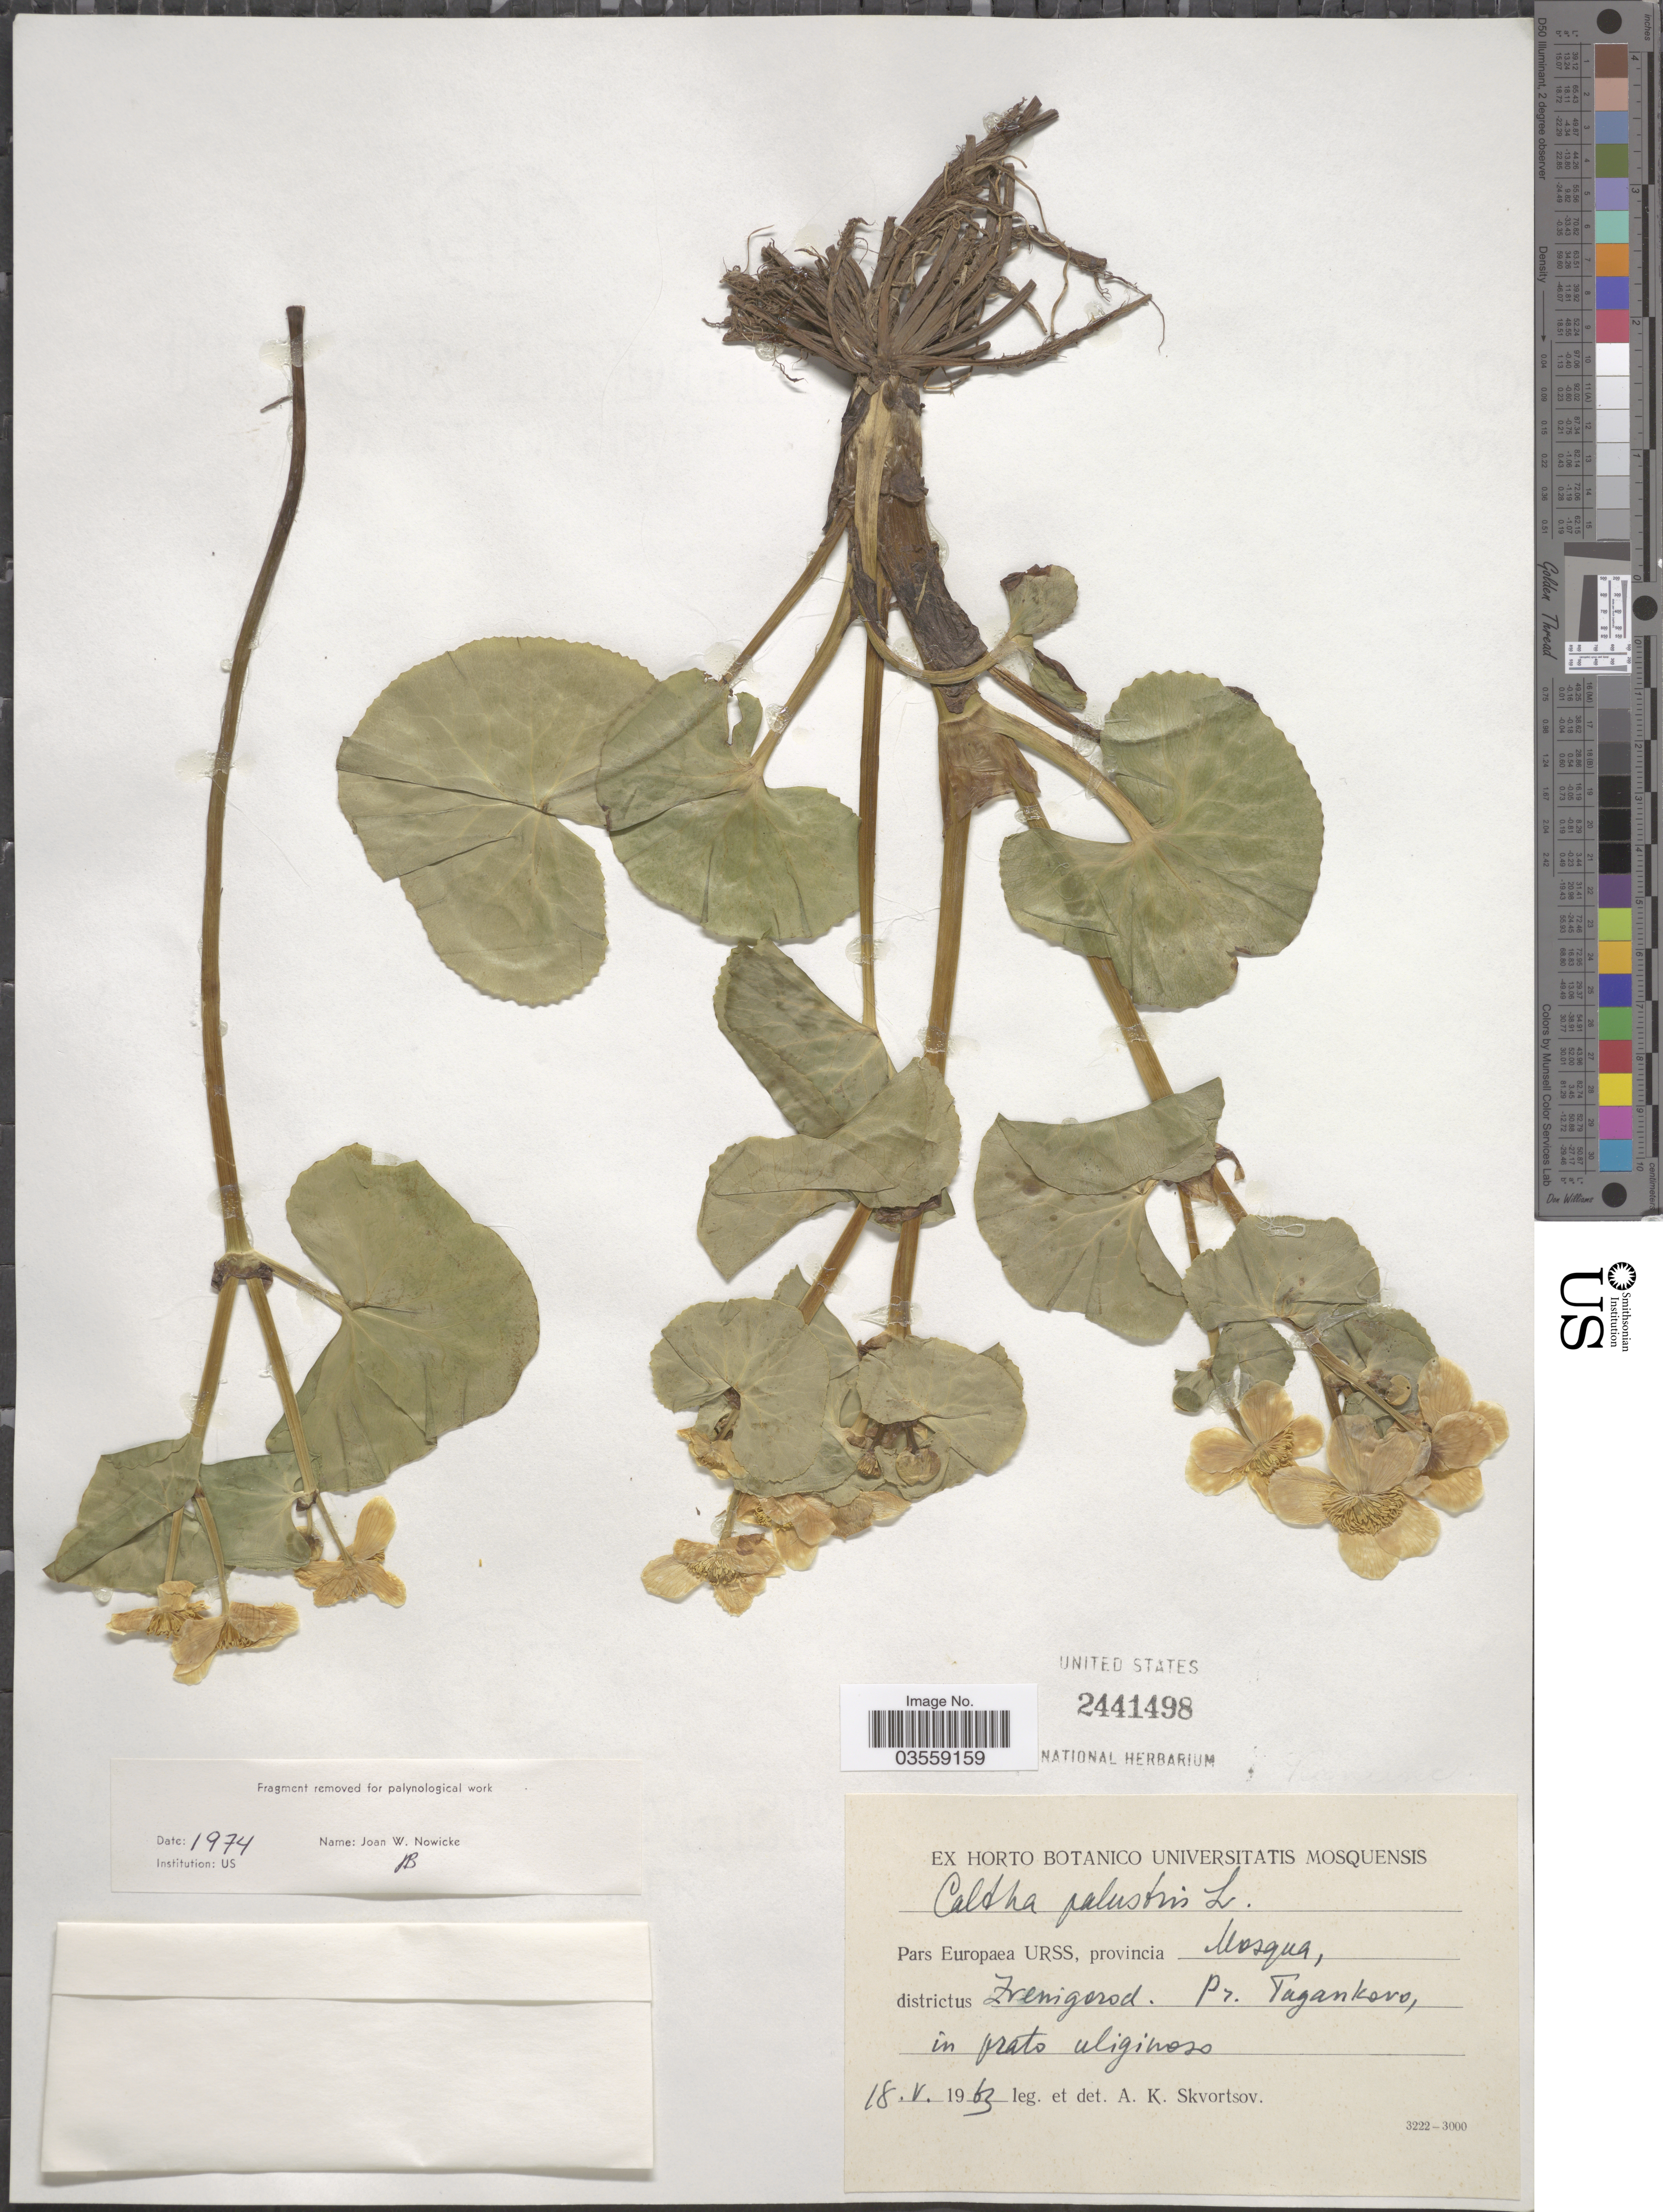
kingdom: Plantae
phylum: Tracheophyta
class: Magnoliopsida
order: Ranunculales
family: Ranunculaceae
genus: Caltha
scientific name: Caltha palustris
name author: L.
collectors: A. K. Skvortsov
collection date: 1963-05-18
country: Russian Federation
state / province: Moscow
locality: Pars Europæa URSS, provincia Mosqua, districtus Zvenigorod Pr. Tagankovo, in prato uliginoso.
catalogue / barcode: US 2441498